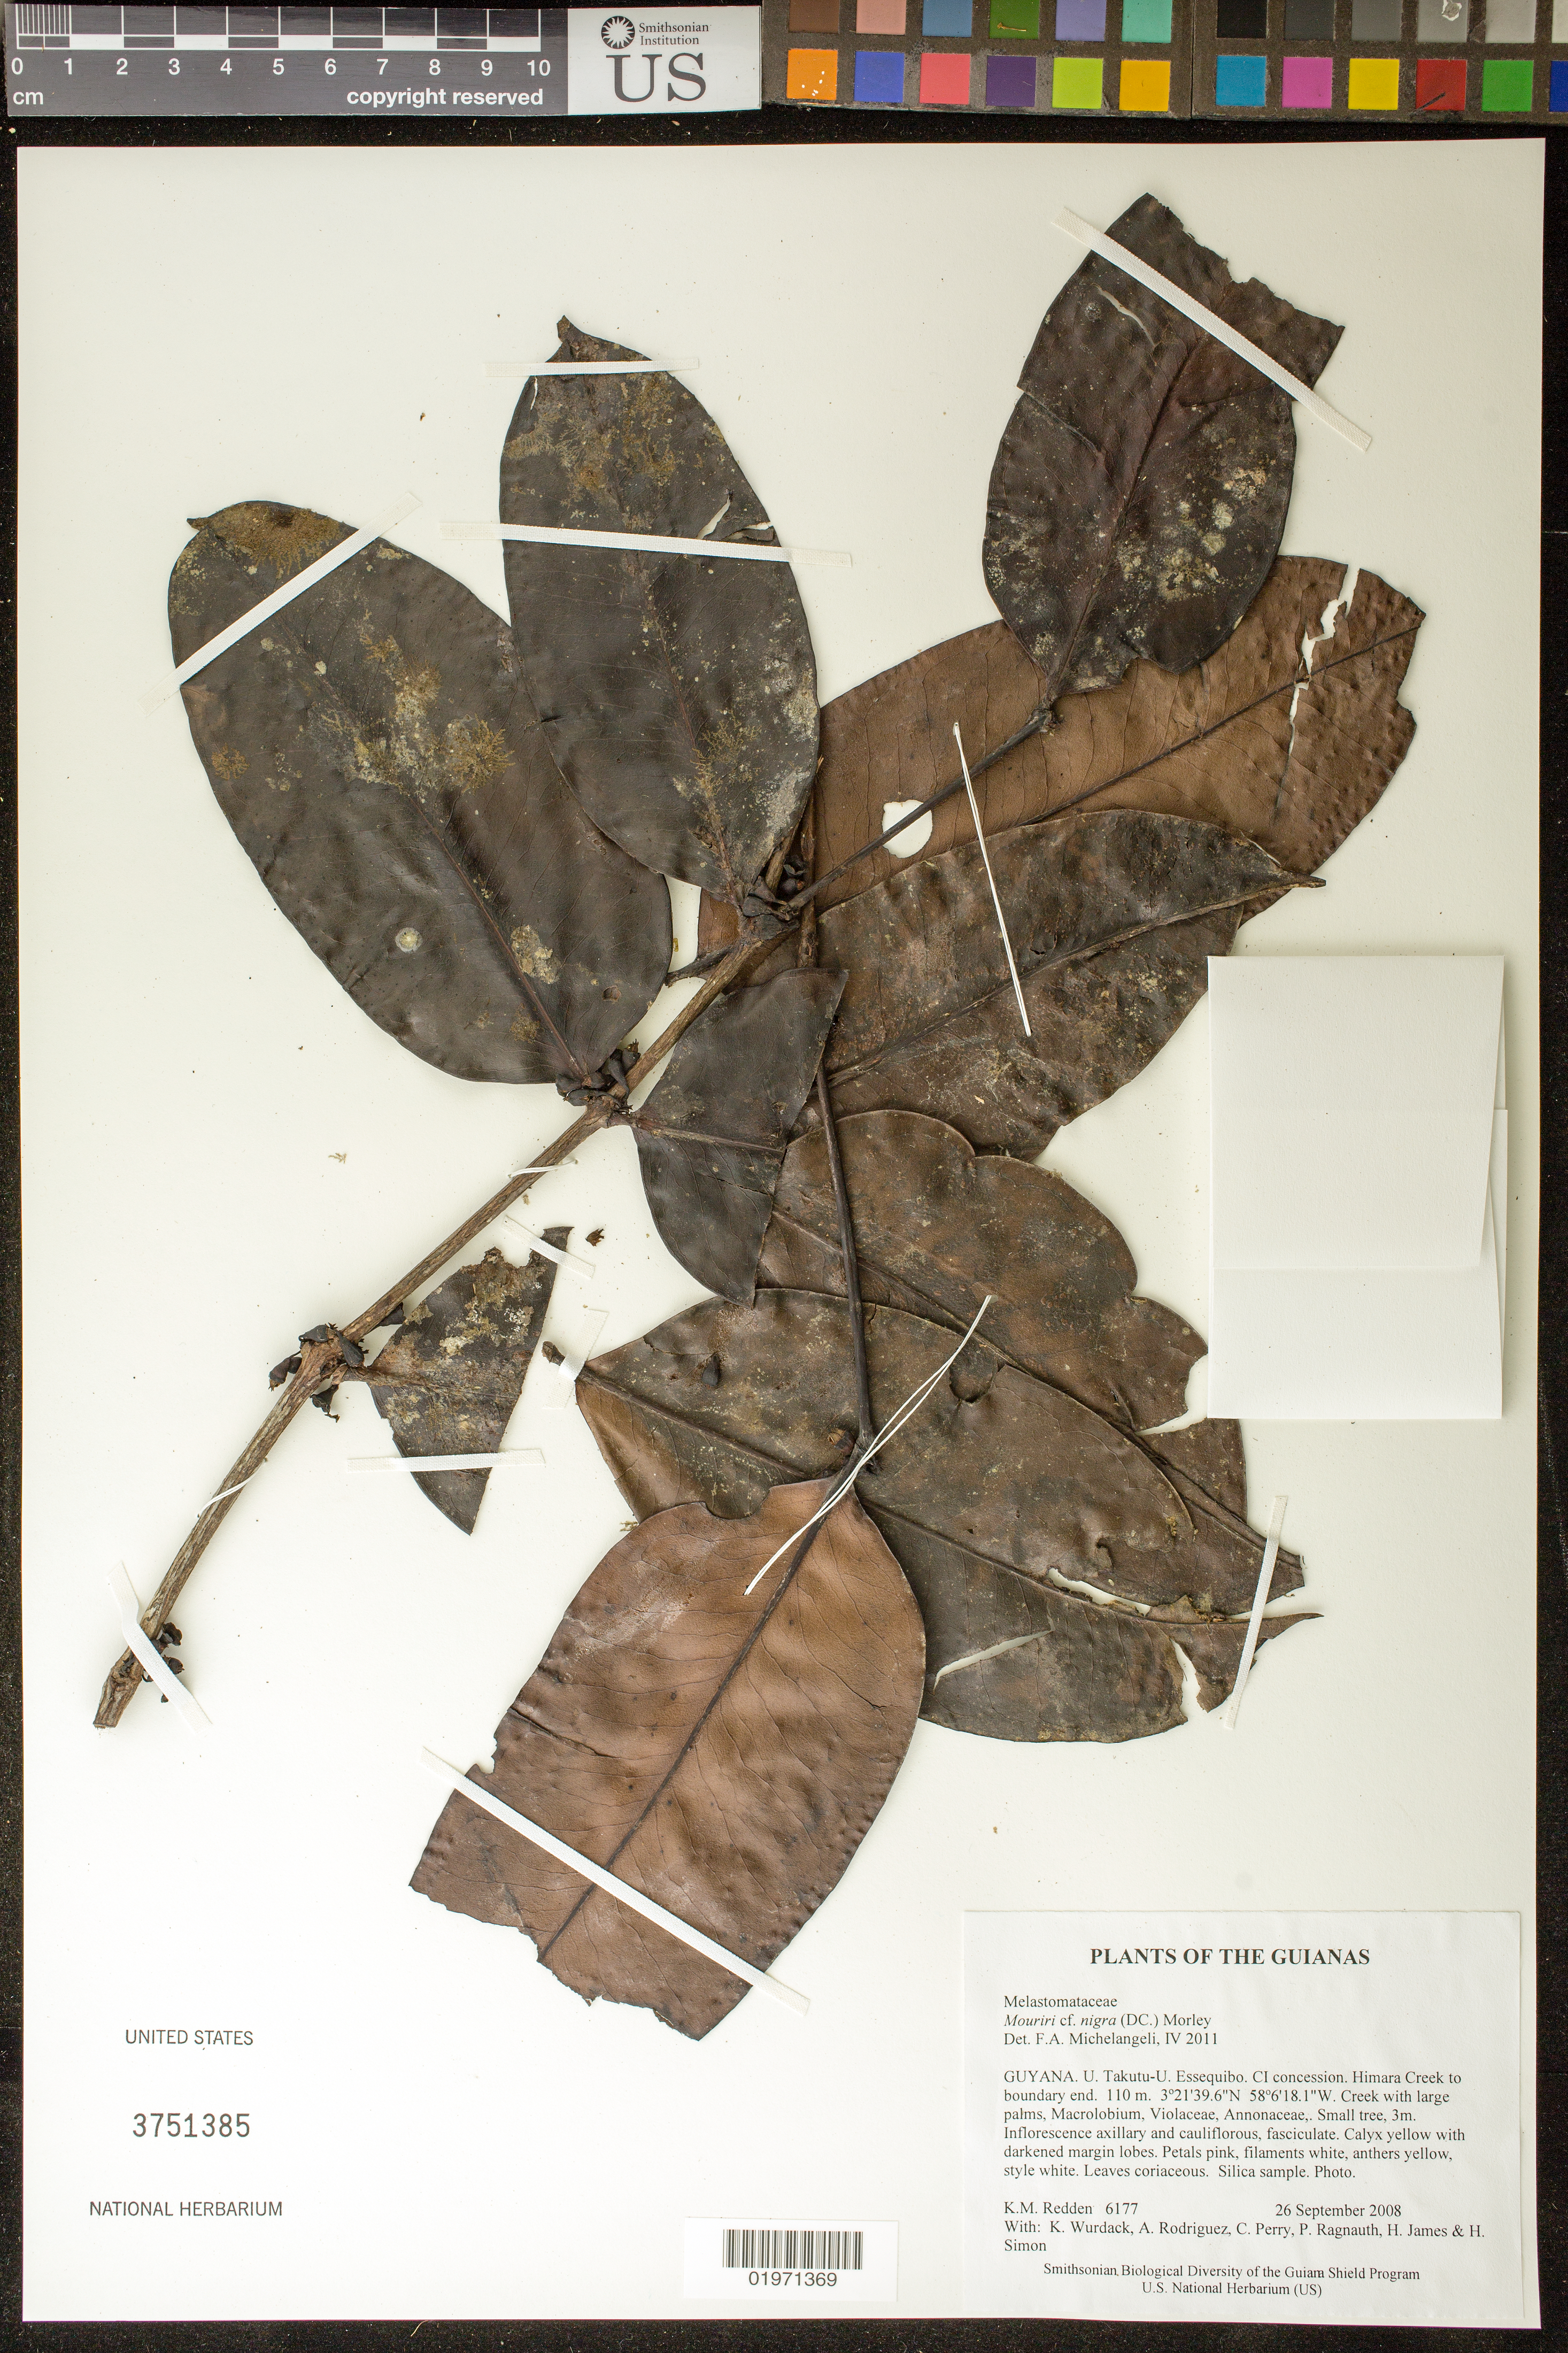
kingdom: Plantae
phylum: Tracheophyta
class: Magnoliopsida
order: Myrtales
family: Melastomataceae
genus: Mouriri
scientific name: Mouriri nigra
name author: (DC.) Morley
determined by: Michelangeli, F. A.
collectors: K. M. Redden, K. Wurdack, A. Rodriguez, C. Perry, P. Ragnauth, H. James & H. Simon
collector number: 6177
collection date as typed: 26 September 2008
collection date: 2008-09-26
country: Guyana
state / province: U. Takutu-U. Essequibo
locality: CI concession. Himara Creek to boundary end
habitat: Creek with large palms, Macrolobium, Violaceae, Annonaceae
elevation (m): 110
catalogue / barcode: US 3751385